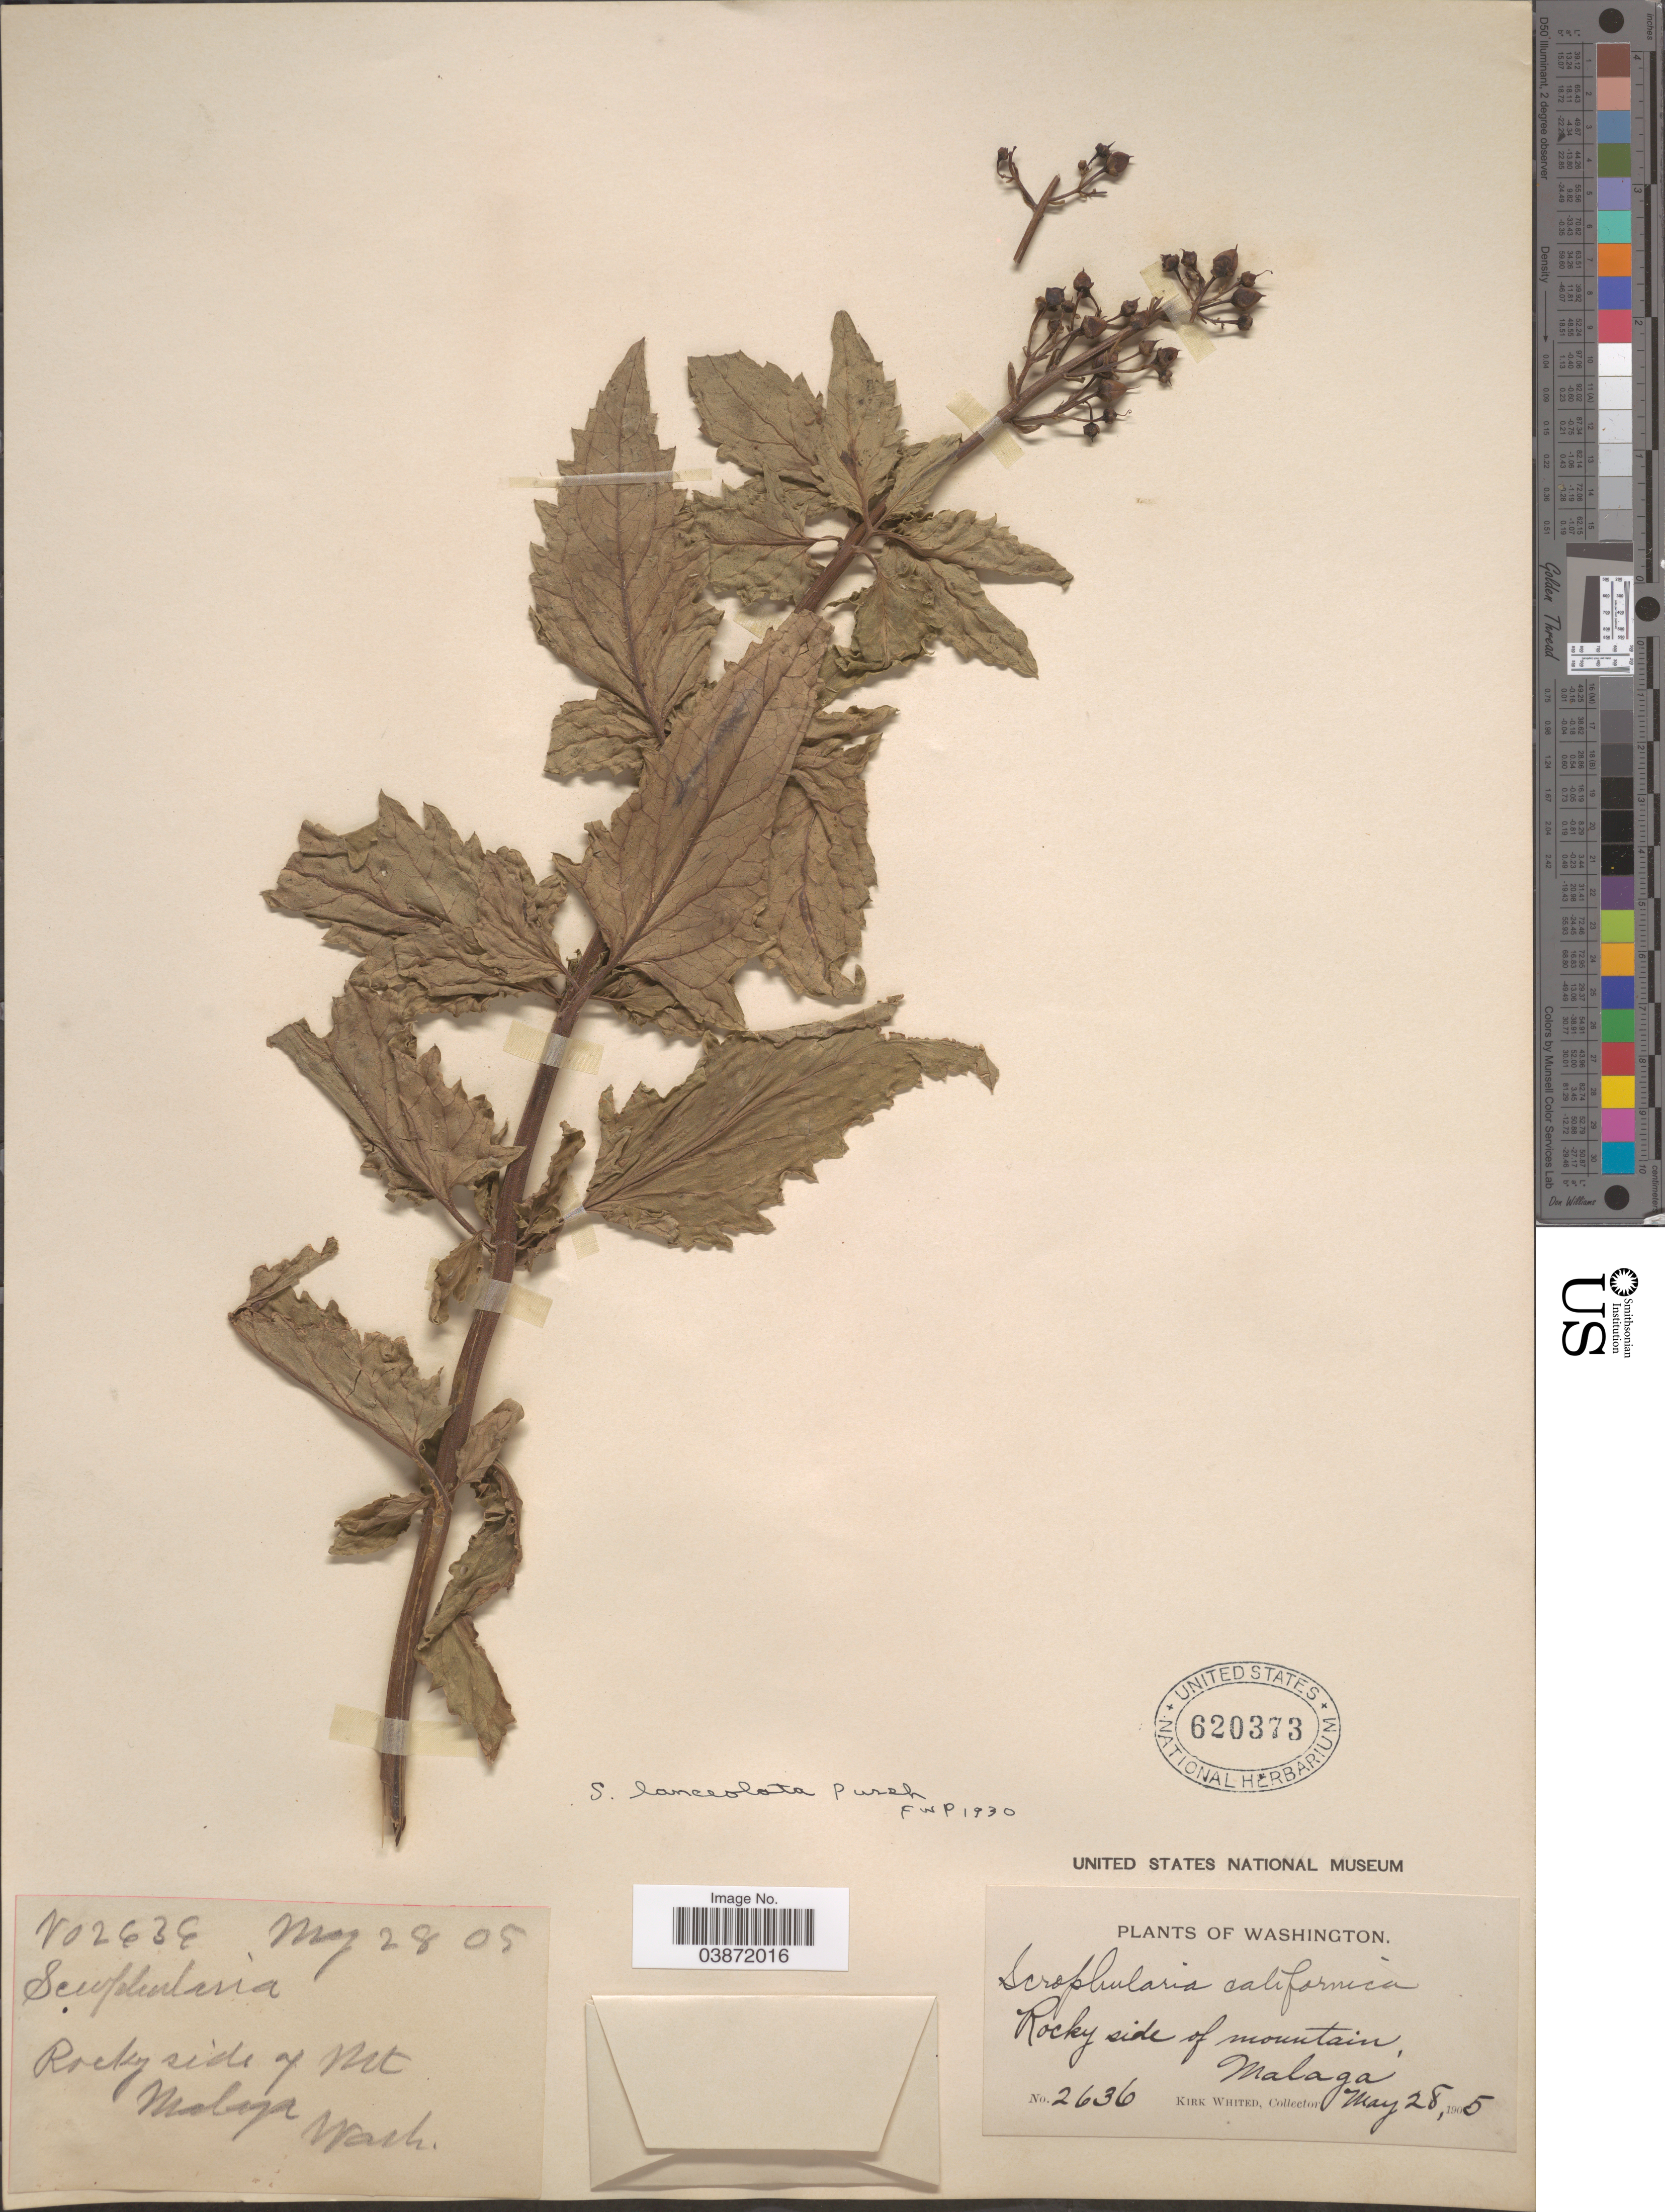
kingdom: Plantae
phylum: Tracheophyta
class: Magnoliopsida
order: Lamiales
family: Scrophulariaceae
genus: Scrophularia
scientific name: Scrophularia lanceolata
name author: Pursh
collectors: K. Whited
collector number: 2636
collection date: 1905-05-28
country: United States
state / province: Washington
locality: Rocky side of mountain, Malaga.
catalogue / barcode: US 620373